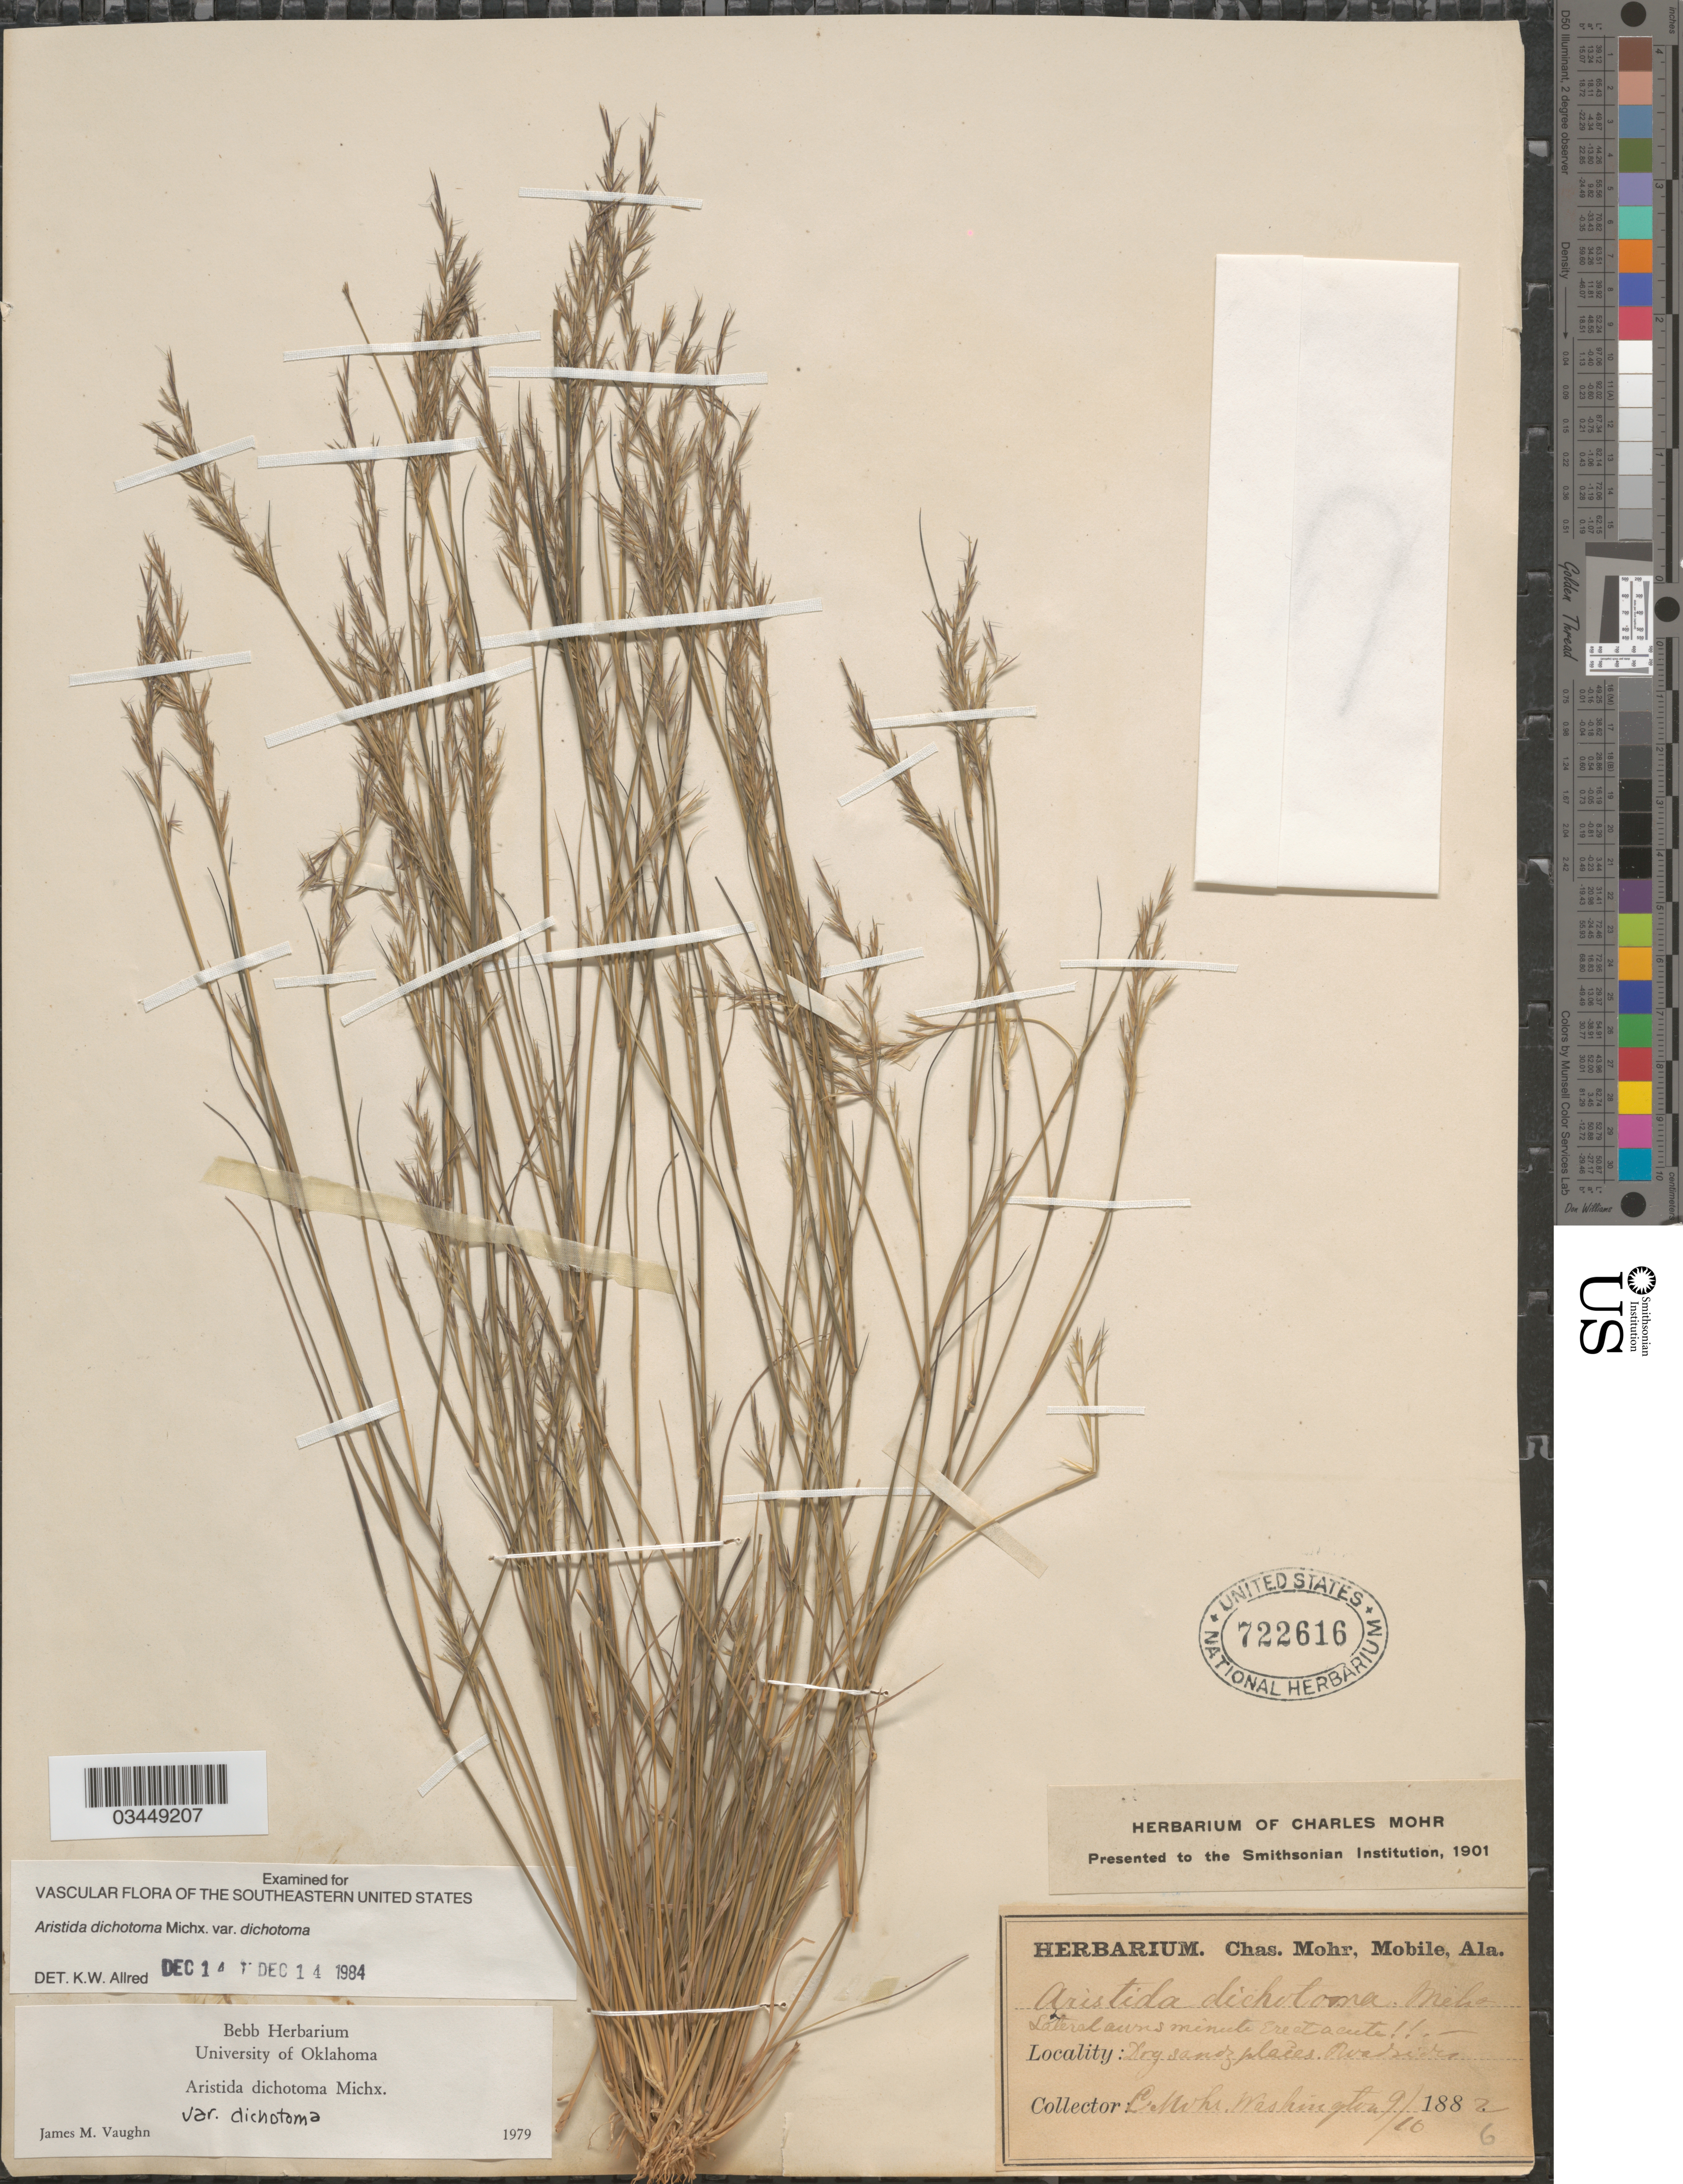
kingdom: Plantae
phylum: Tracheophyta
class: Liliopsida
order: Poales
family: Poaceae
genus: Aristida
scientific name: Aristida dichotoma var. dichotoma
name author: Michx.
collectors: Mohr, C. T. (herbarium)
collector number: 6?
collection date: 1882-09-10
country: United States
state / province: Alabama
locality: Dry sandy places. Roadsides.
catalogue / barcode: US 722616